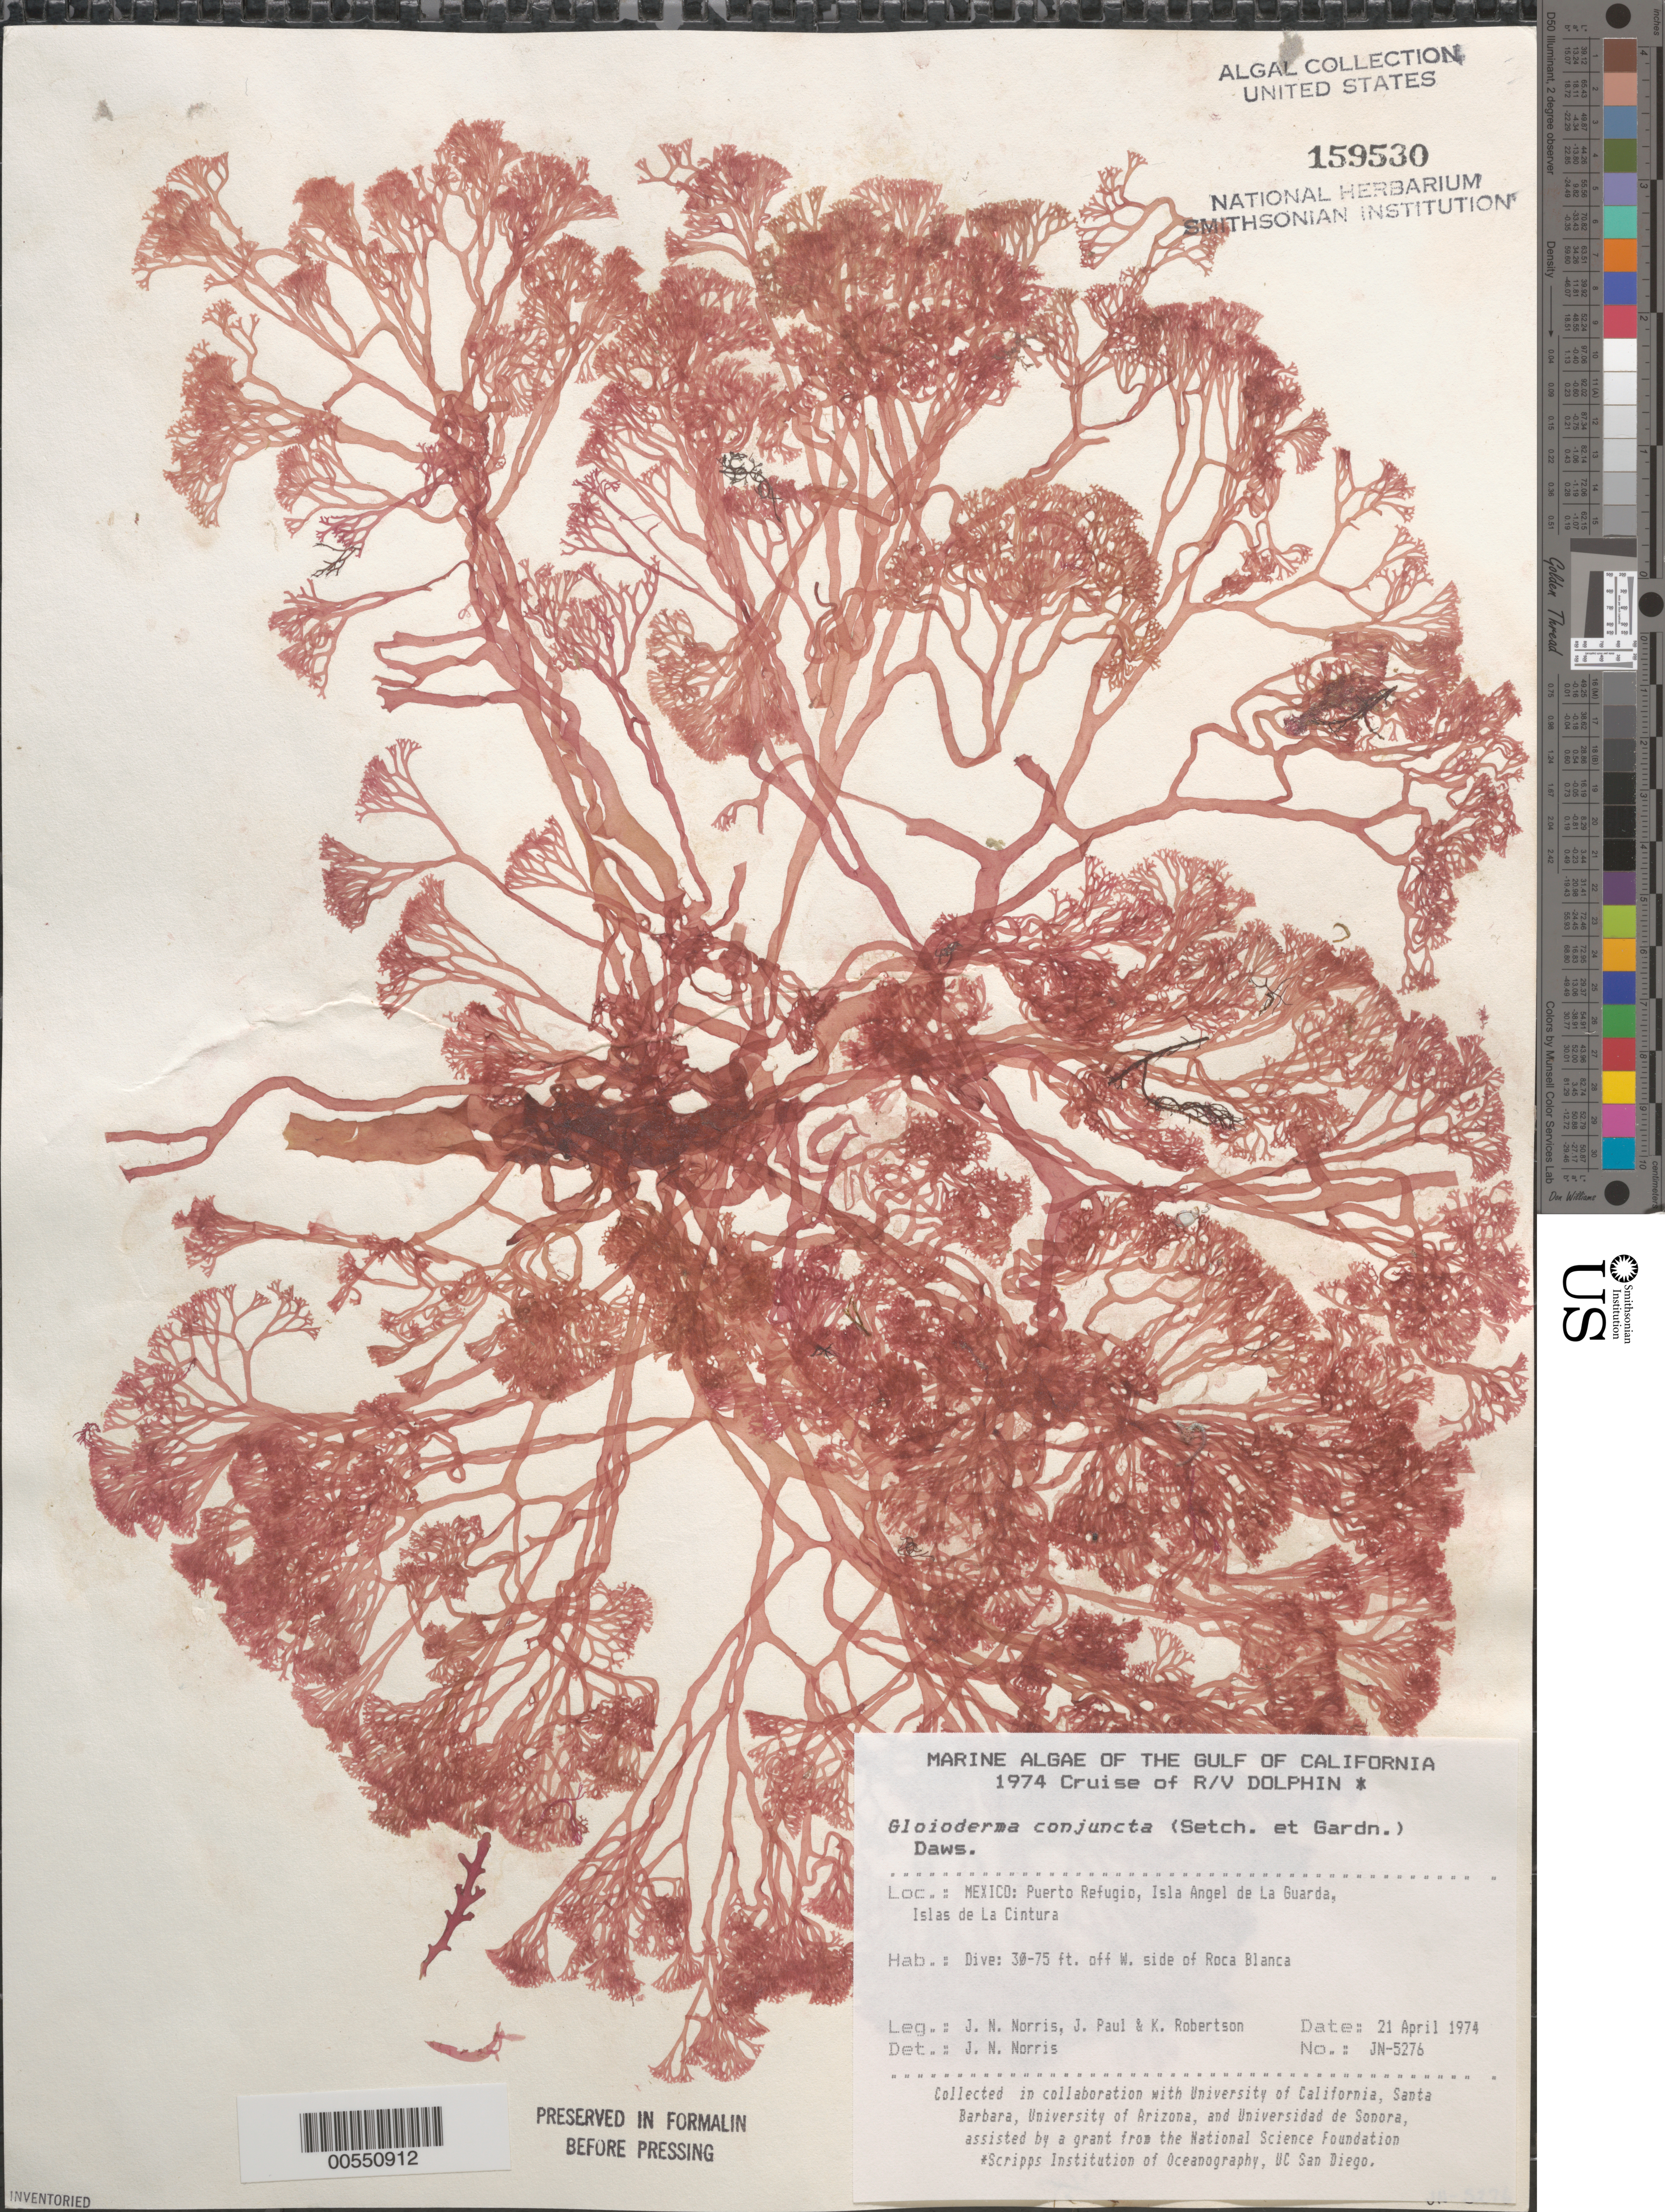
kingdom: Plantae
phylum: Rhodophyta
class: Florideophyceae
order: Rhodymeniales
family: Faucheaceae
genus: Gloioderma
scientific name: Gloioderma conjuncta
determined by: Norris, James N.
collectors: J. N. Norris, J. Paul & K. Robertson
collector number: JN-5276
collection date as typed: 21 Apr 1974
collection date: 1974-04-21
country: Mexico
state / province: Baja California Norte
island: Isla Angel de la Guarda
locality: Roca Blanca, Puerto Refugio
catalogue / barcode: US 159530